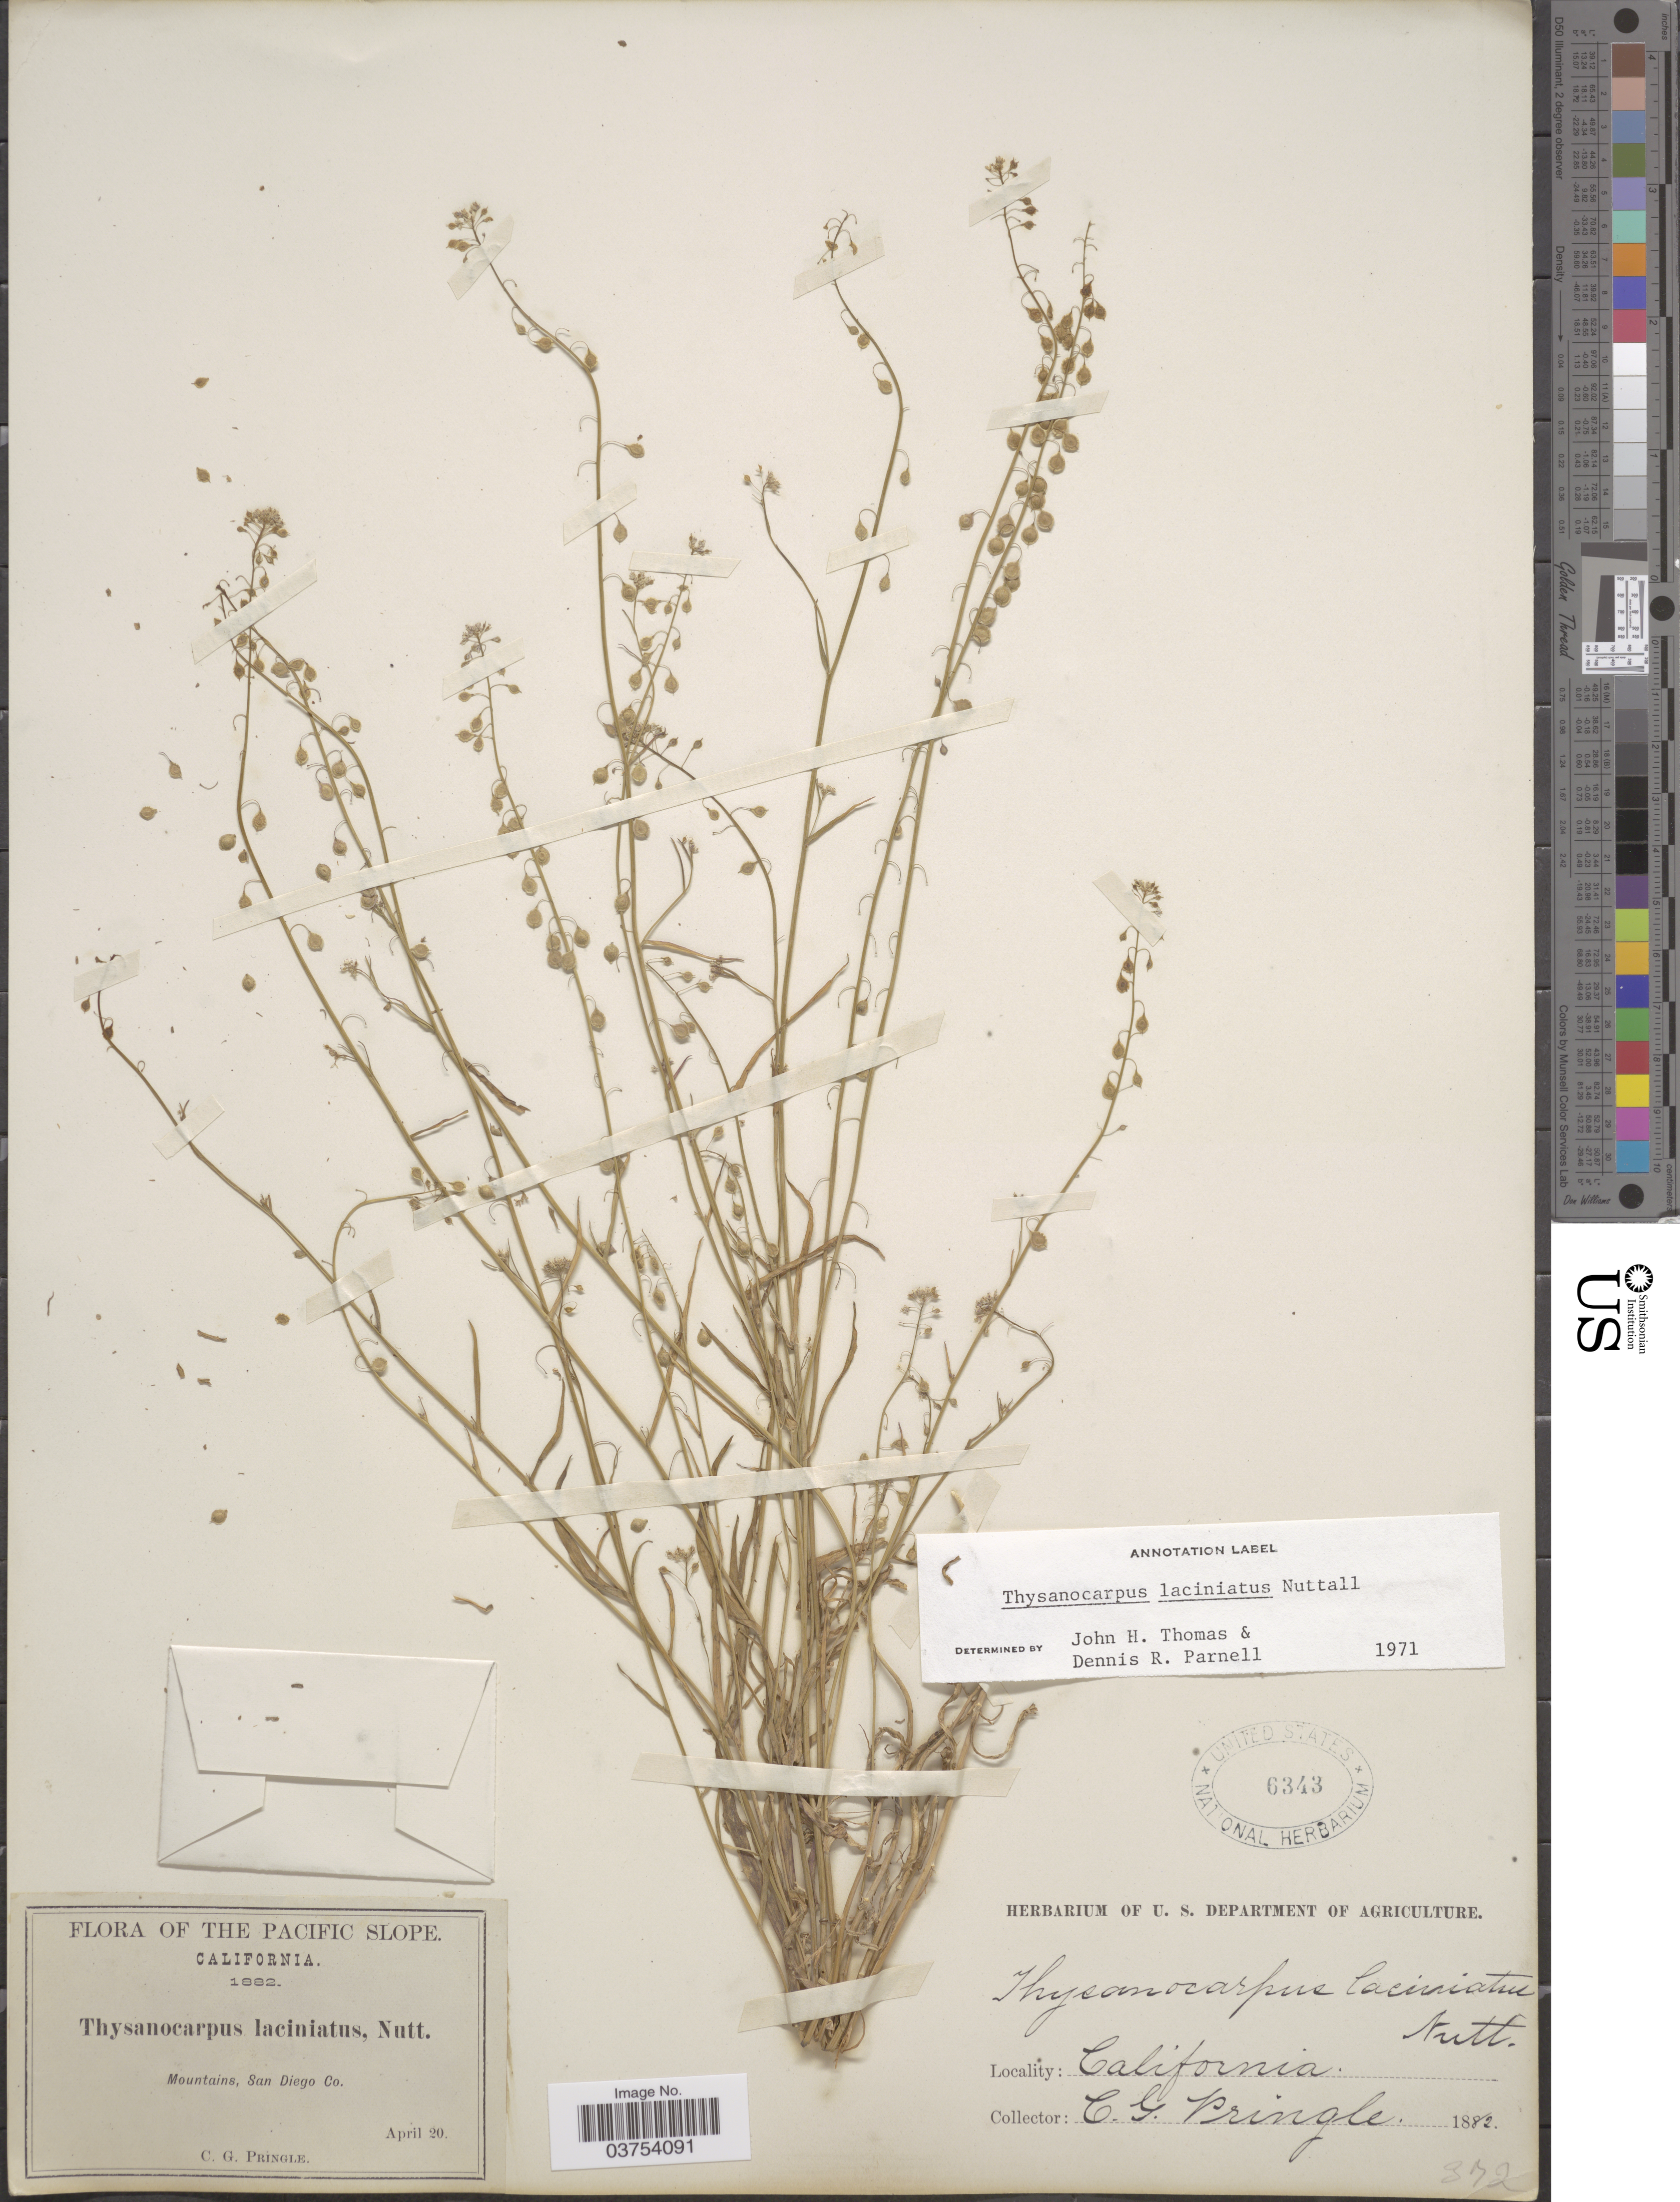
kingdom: Plantae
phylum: Tracheophyta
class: Magnoliopsida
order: Brassicales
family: Brassicaceae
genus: Thysanocarpus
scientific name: Thysanocarpus laciniatus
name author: Nutt. in Torr. & A. Gray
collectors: C. G. Pringle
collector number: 372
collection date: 1882-04-20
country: United States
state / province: California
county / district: San Diego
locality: The Pacific Slope. Mountains, San Diego Co.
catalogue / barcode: US 6343